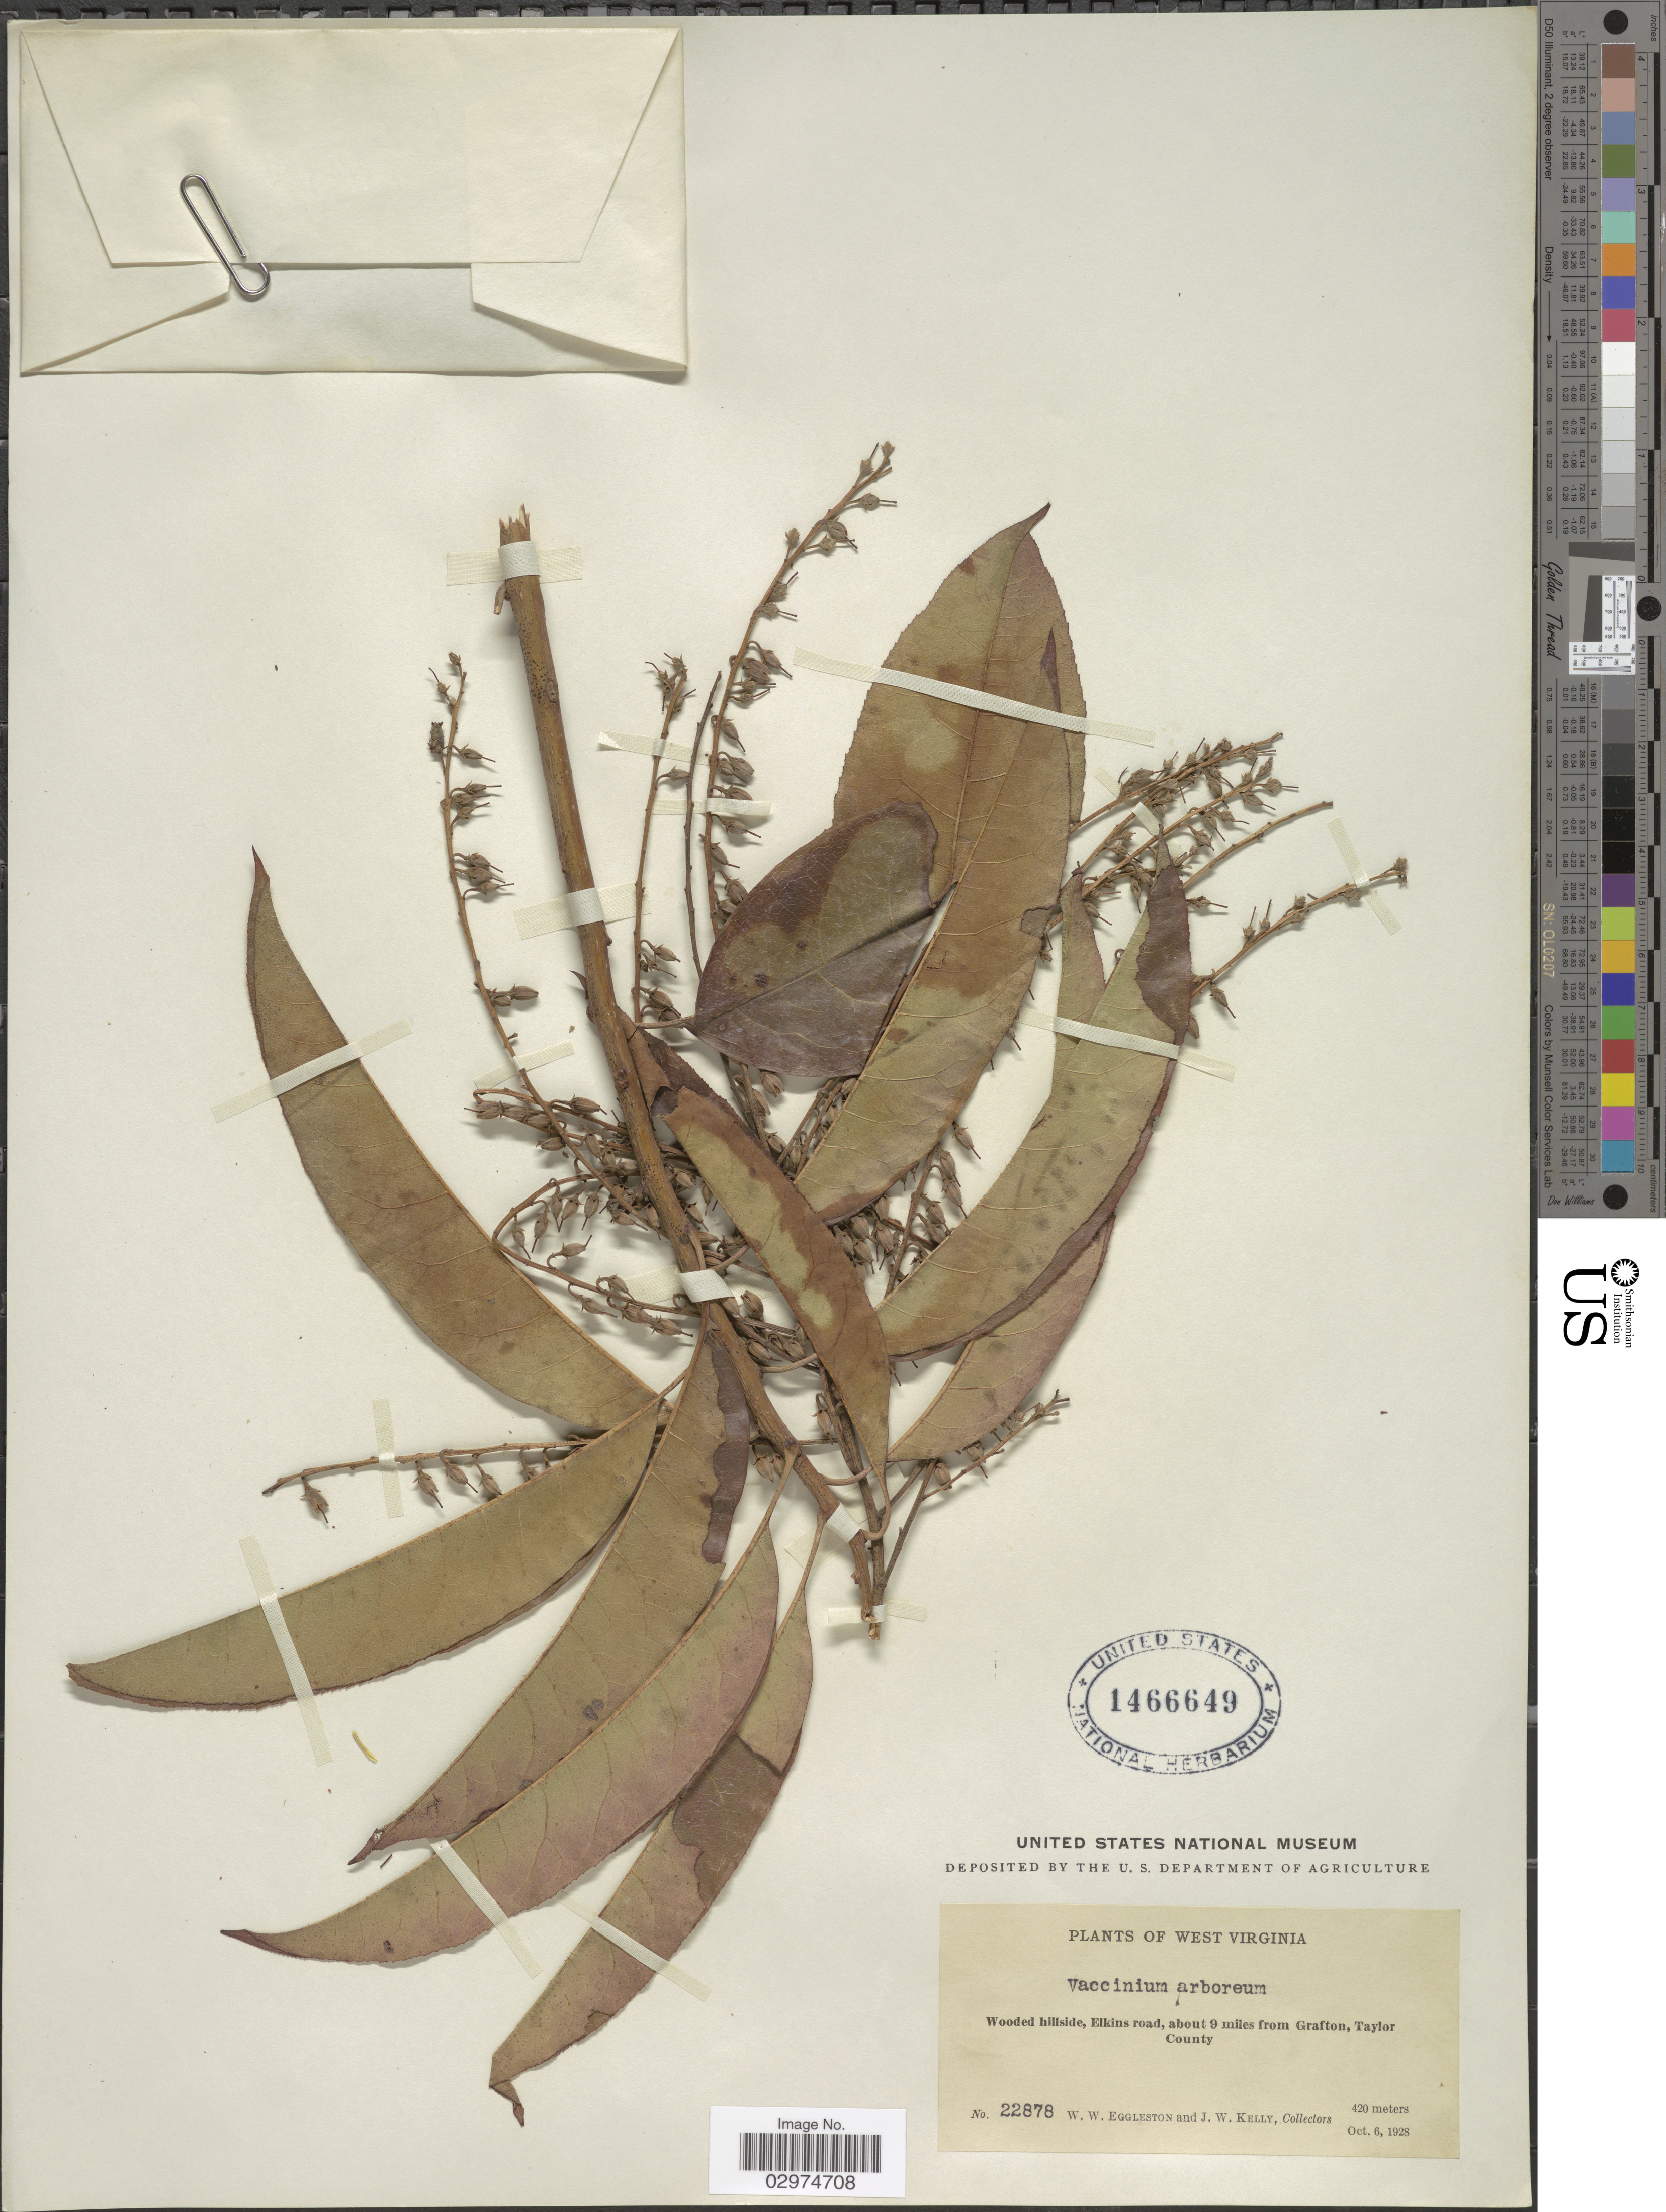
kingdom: Plantae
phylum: Tracheophyta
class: Magnoliopsida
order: Ericales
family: Ericaceae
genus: Oxydendrum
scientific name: Oxydendrum arboreum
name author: (L.) DC.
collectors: W. W. Eggleston & J. Kelly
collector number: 22878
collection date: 1928-10-06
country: United States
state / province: West Virginia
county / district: Taylor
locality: Wooded hillside, Elkins road, about 9 miles from Grafton,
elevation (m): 420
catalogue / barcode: US 1466649